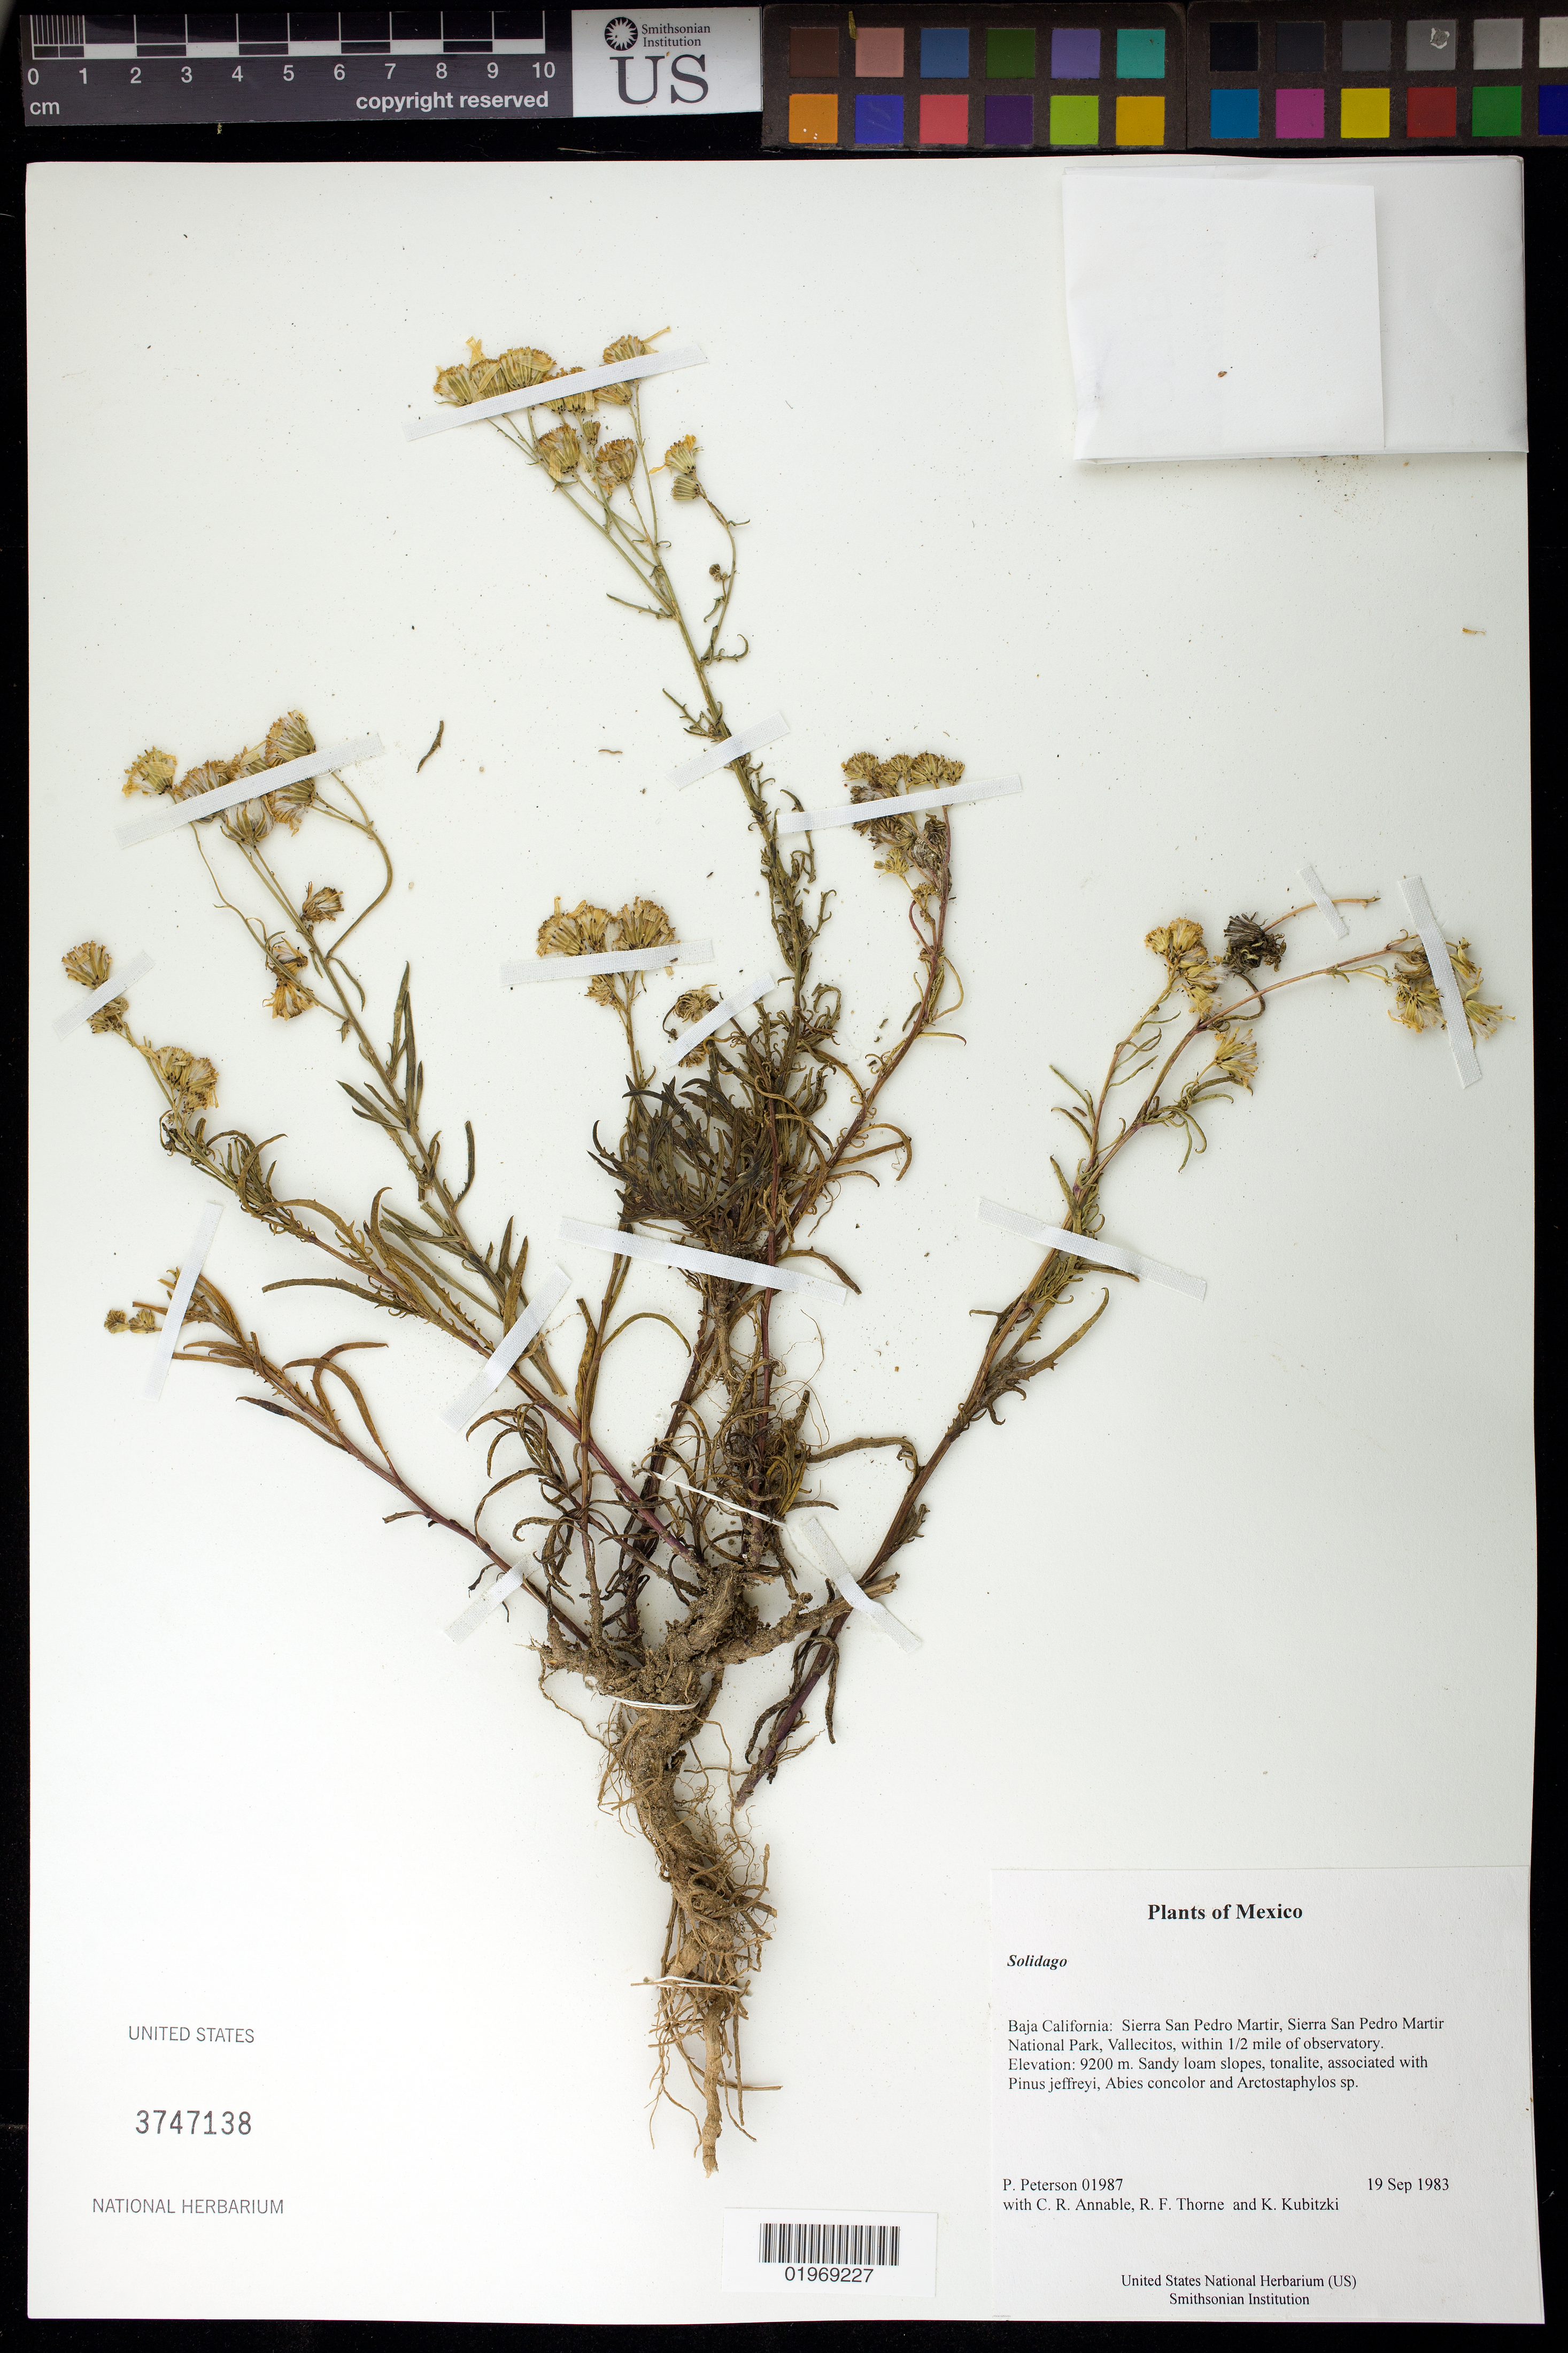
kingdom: Plantae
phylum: Tracheophyta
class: Magnoliopsida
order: Asterales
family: Asteraceae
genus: Solidago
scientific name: Solidago sp.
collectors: P. M. Peterson, C. R. Annable, R. F. Thorne & K. Kubitzki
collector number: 01987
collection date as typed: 19 Sep 1983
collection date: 1983-09-19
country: Mexico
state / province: Baja California Norte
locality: Sierra San Pedro Martir, Sierra San Pedro Martir National Park, Vallecitos, within 1/2 mile of observatory.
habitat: Sandy loam slopes, tonalite, associated with Pinus jeffreyi, Abies concolor and Arctostaphylos sp.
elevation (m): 9200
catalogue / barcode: US 3747138